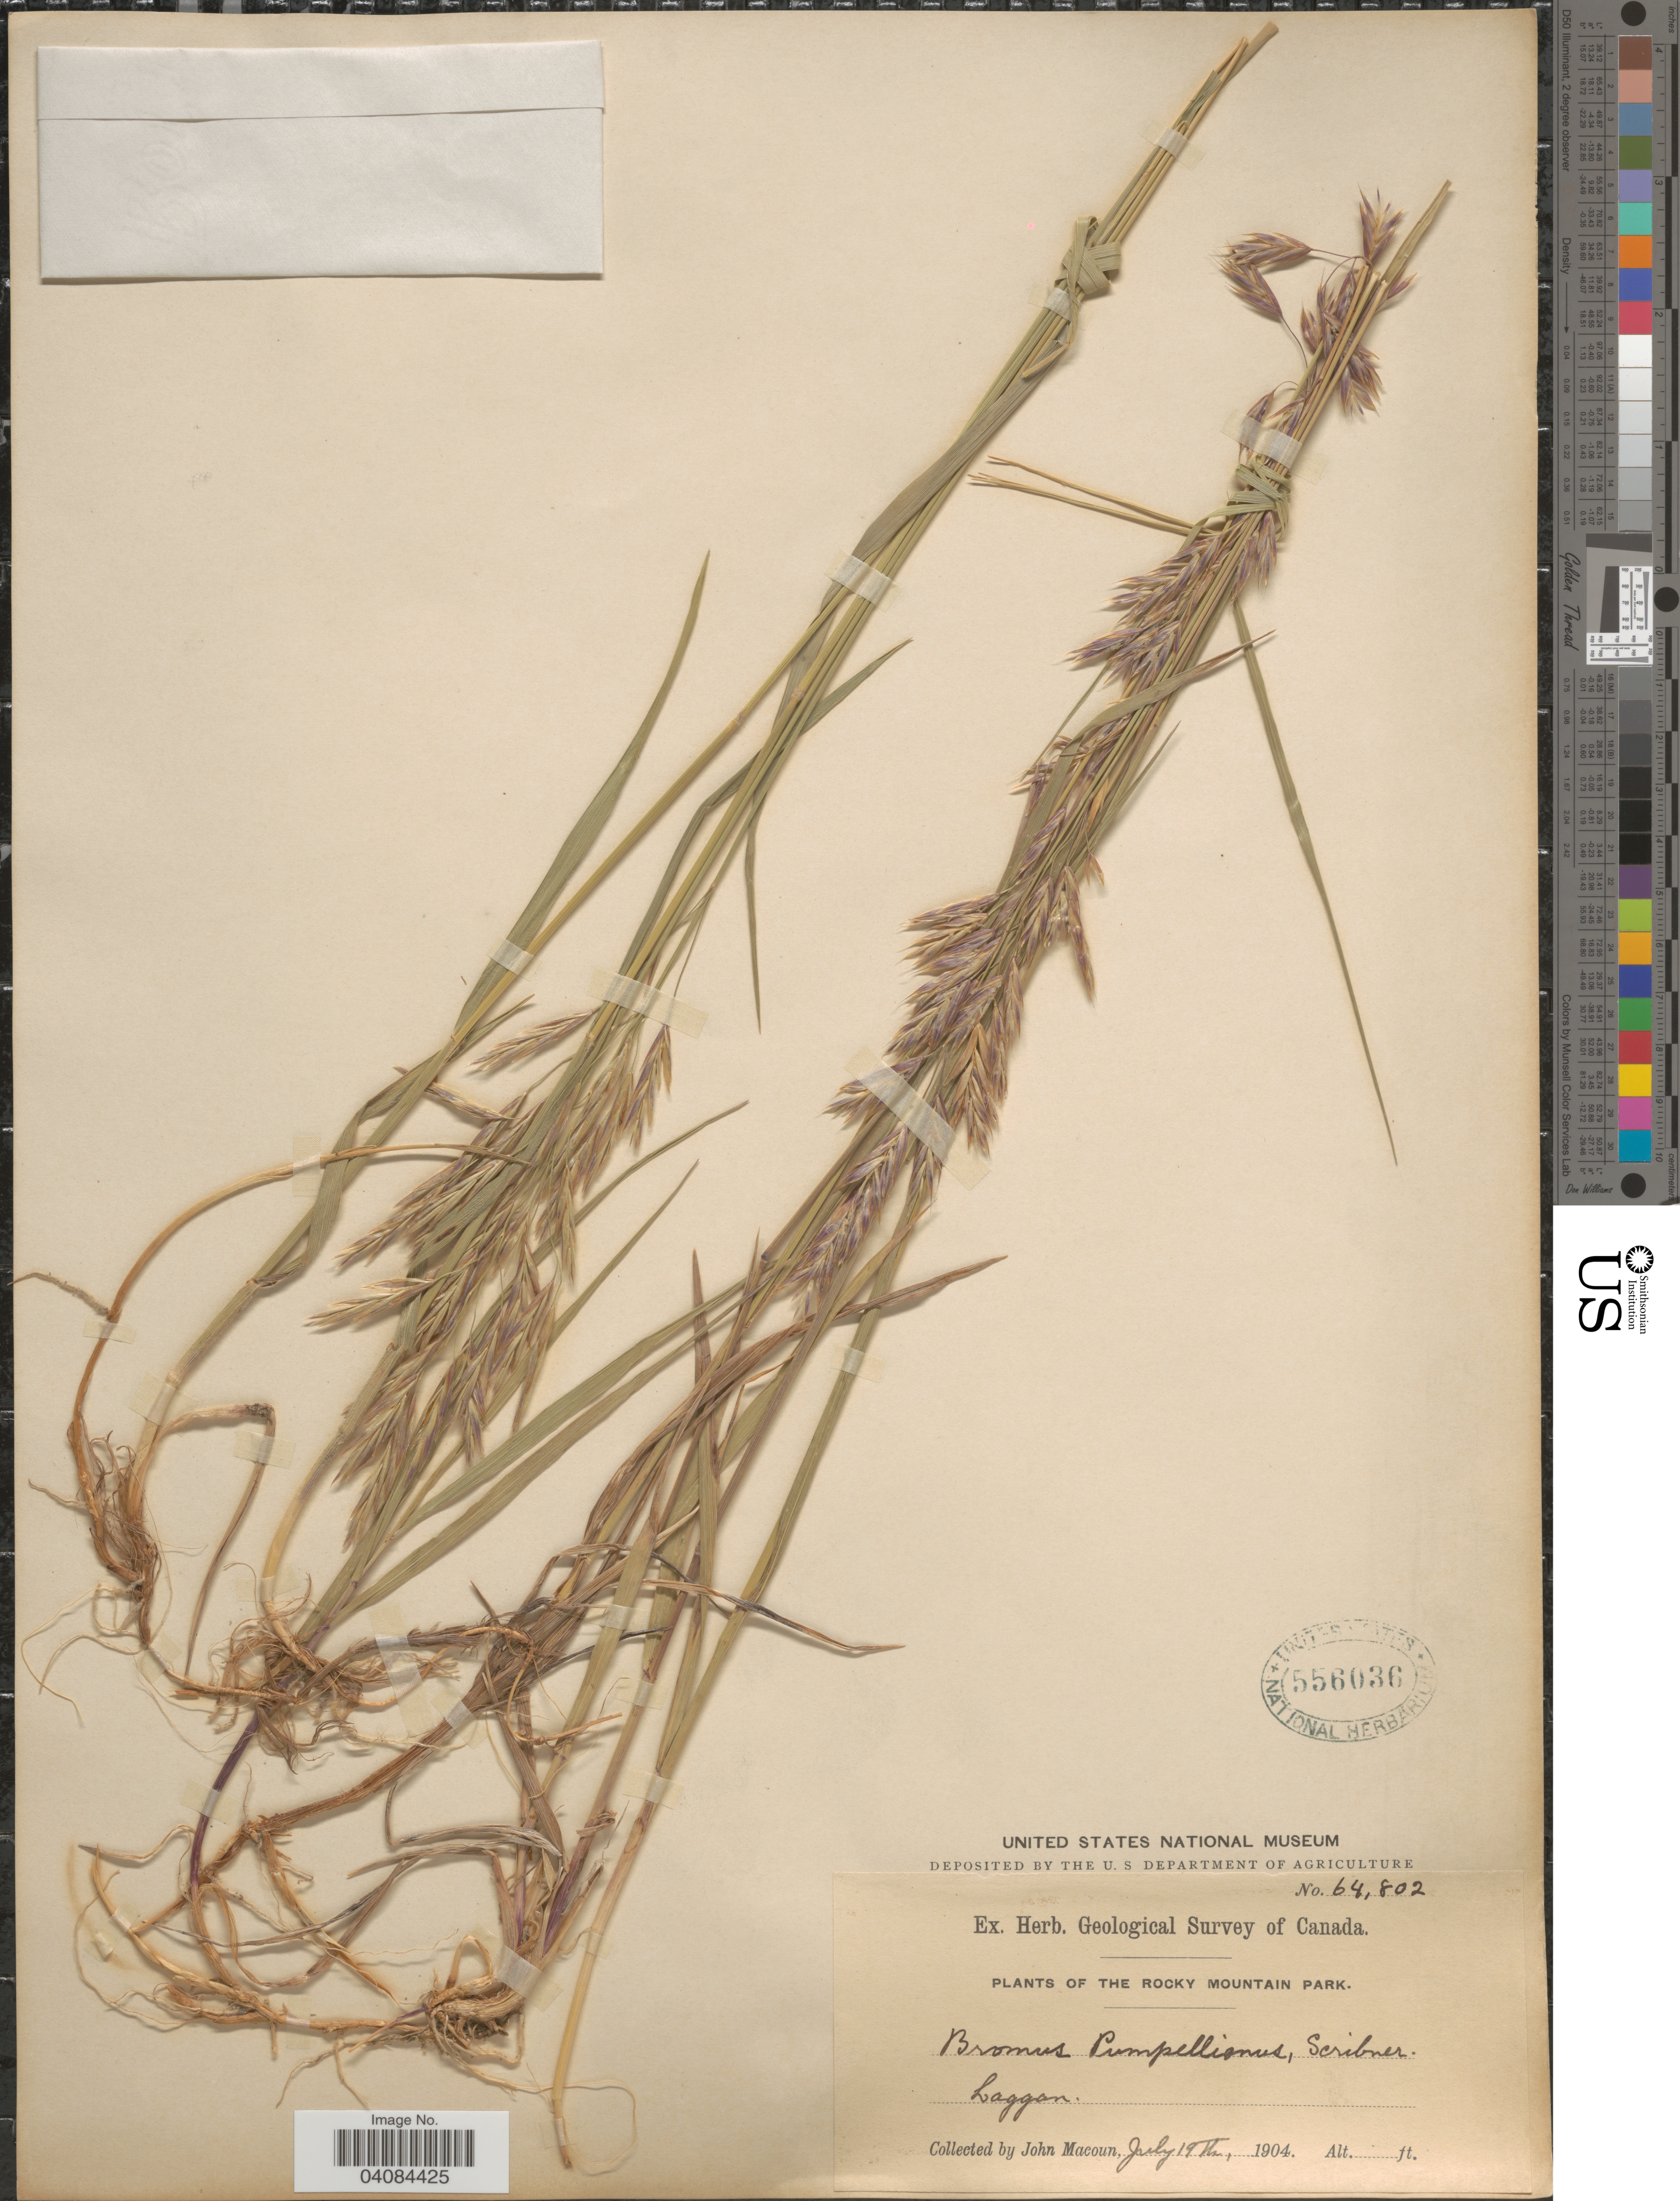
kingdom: Plantae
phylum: Tracheophyta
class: Liliopsida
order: Poales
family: Poaceae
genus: Bromus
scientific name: Bromus pumpellianus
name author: Scribn.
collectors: J. Macoun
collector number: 64802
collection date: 1904-07-19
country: Canada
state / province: Alberta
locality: Geological Survey of Canada. The Rocky Mountain Park. Laggan.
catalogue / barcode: US 556036